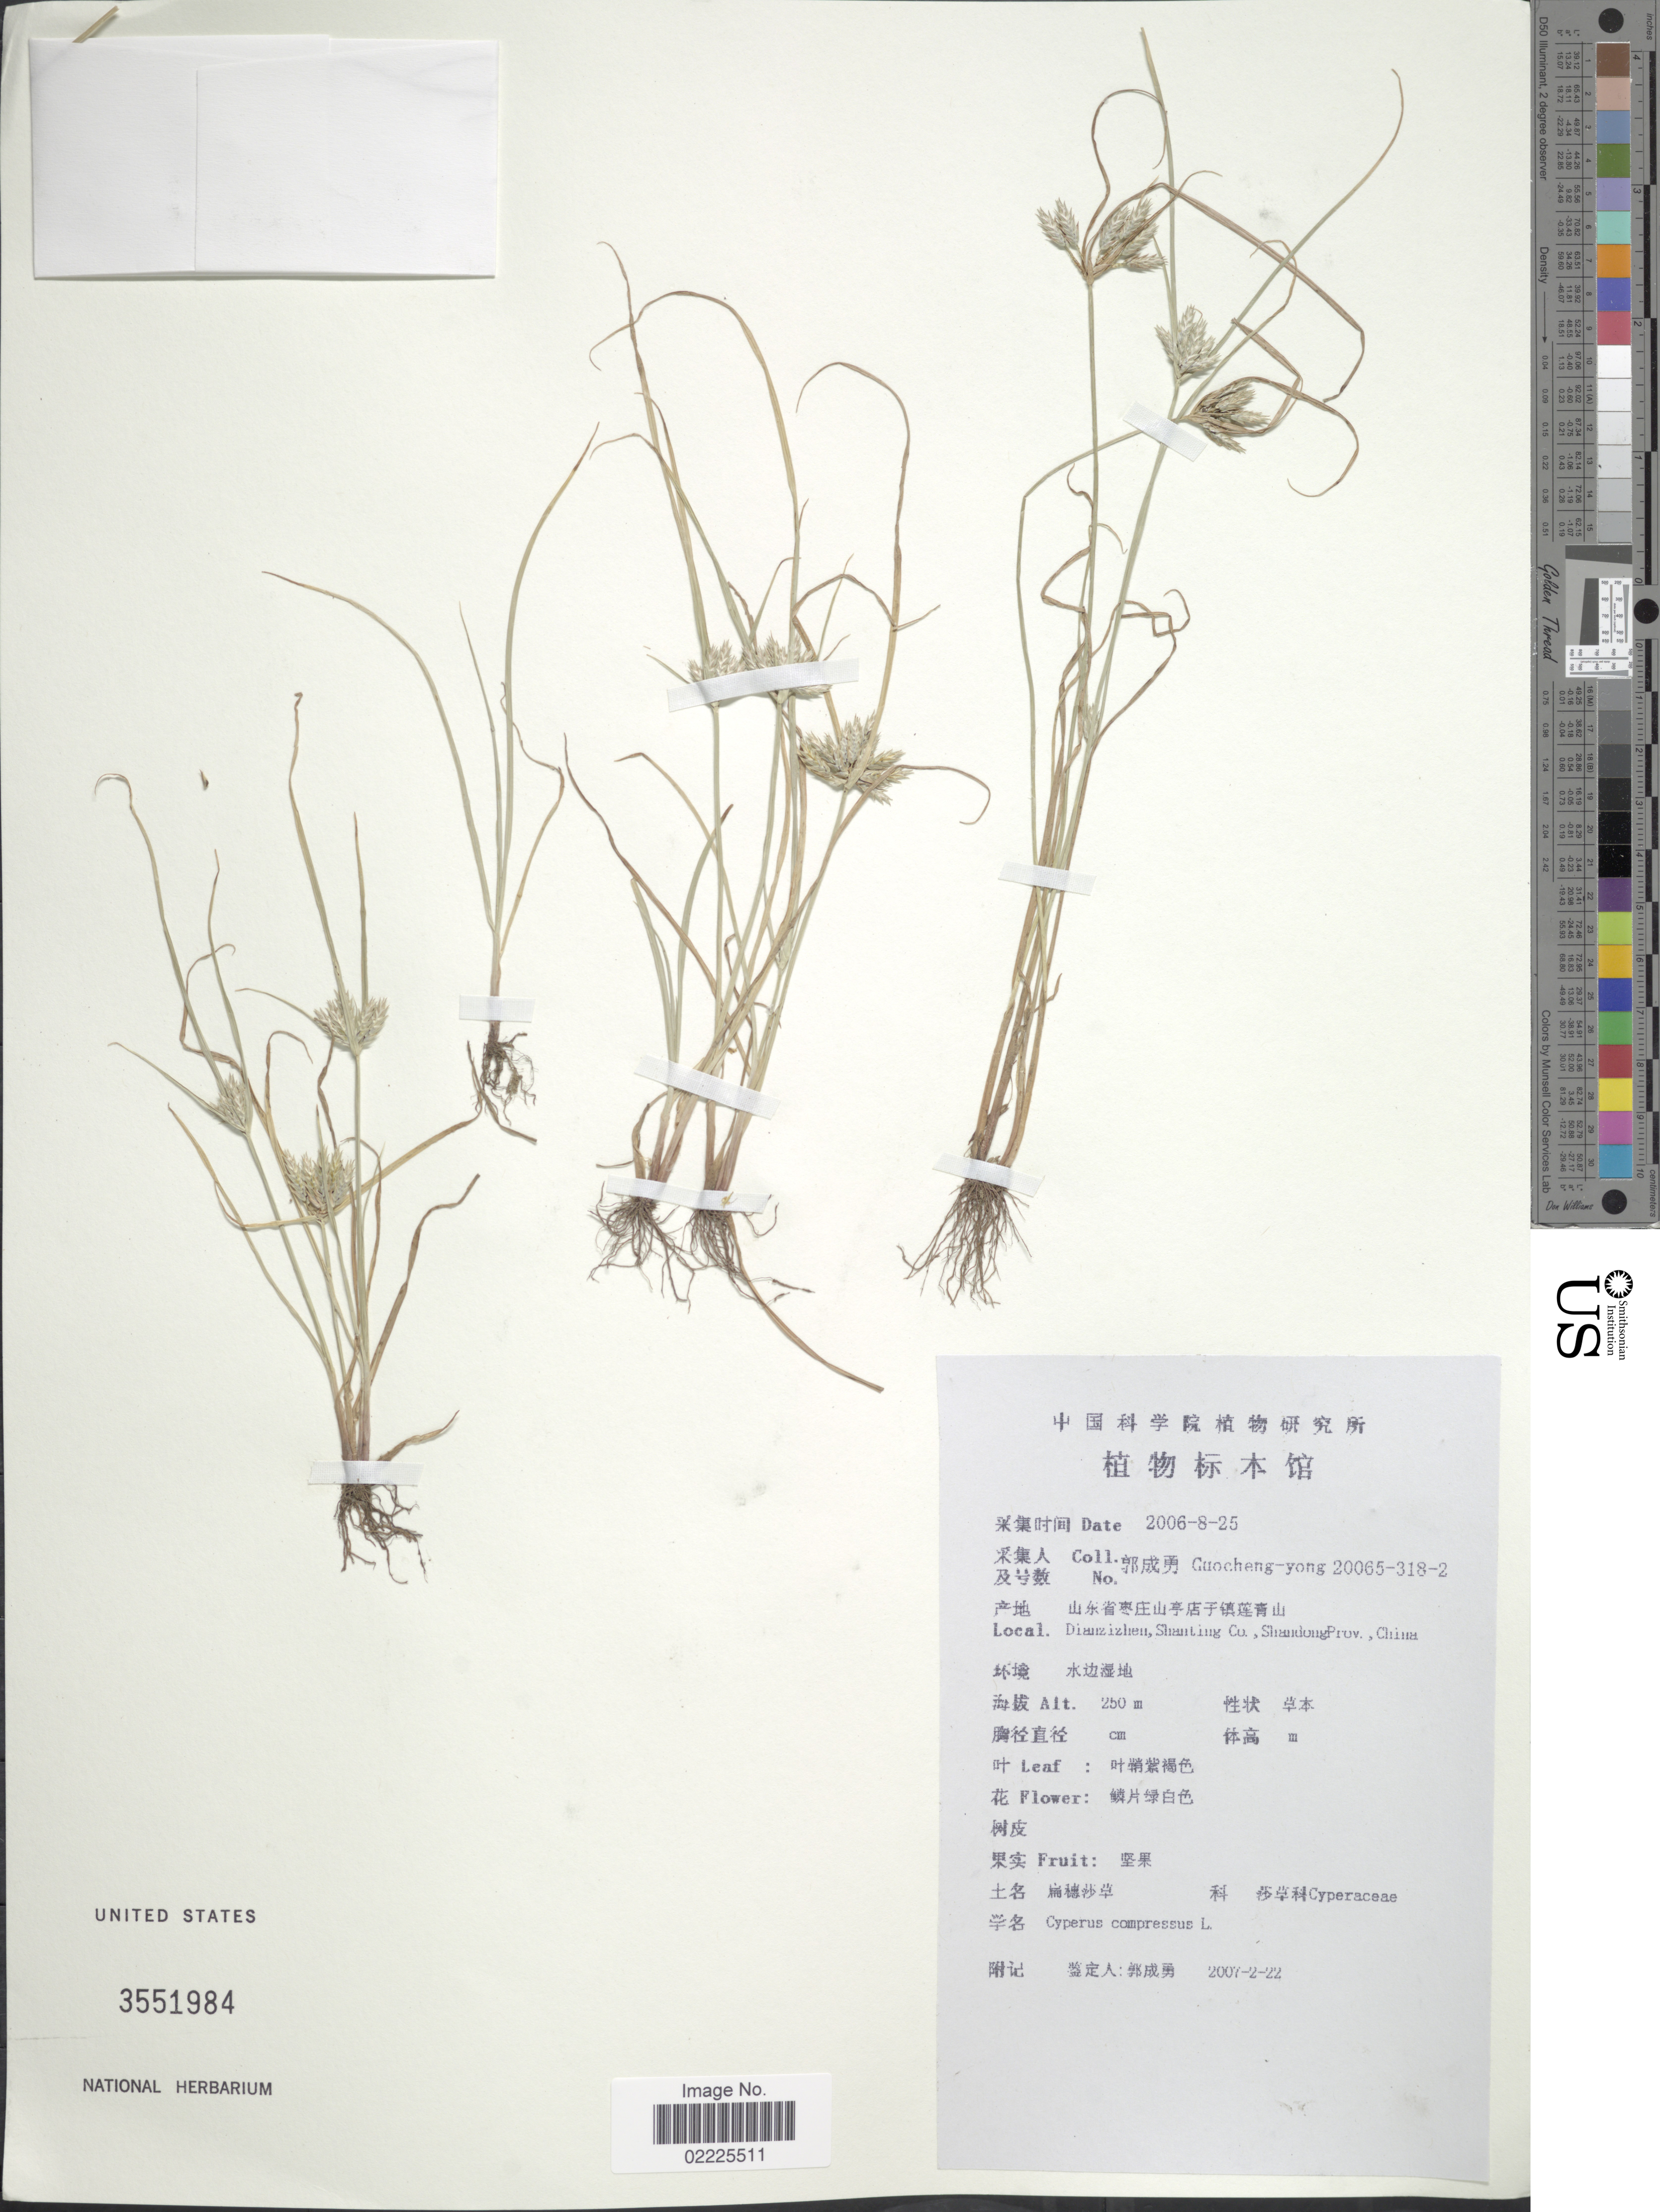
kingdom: Plantae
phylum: Tracheophyta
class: Liliopsida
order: Poales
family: Cyperaceae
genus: Cyperus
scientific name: Cyperus compressus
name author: L.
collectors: Guo cheng-yong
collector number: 20065-318-2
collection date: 2006-08-25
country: China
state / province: Shandong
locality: Dianzizhen, Shanting Co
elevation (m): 250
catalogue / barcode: US 3551984